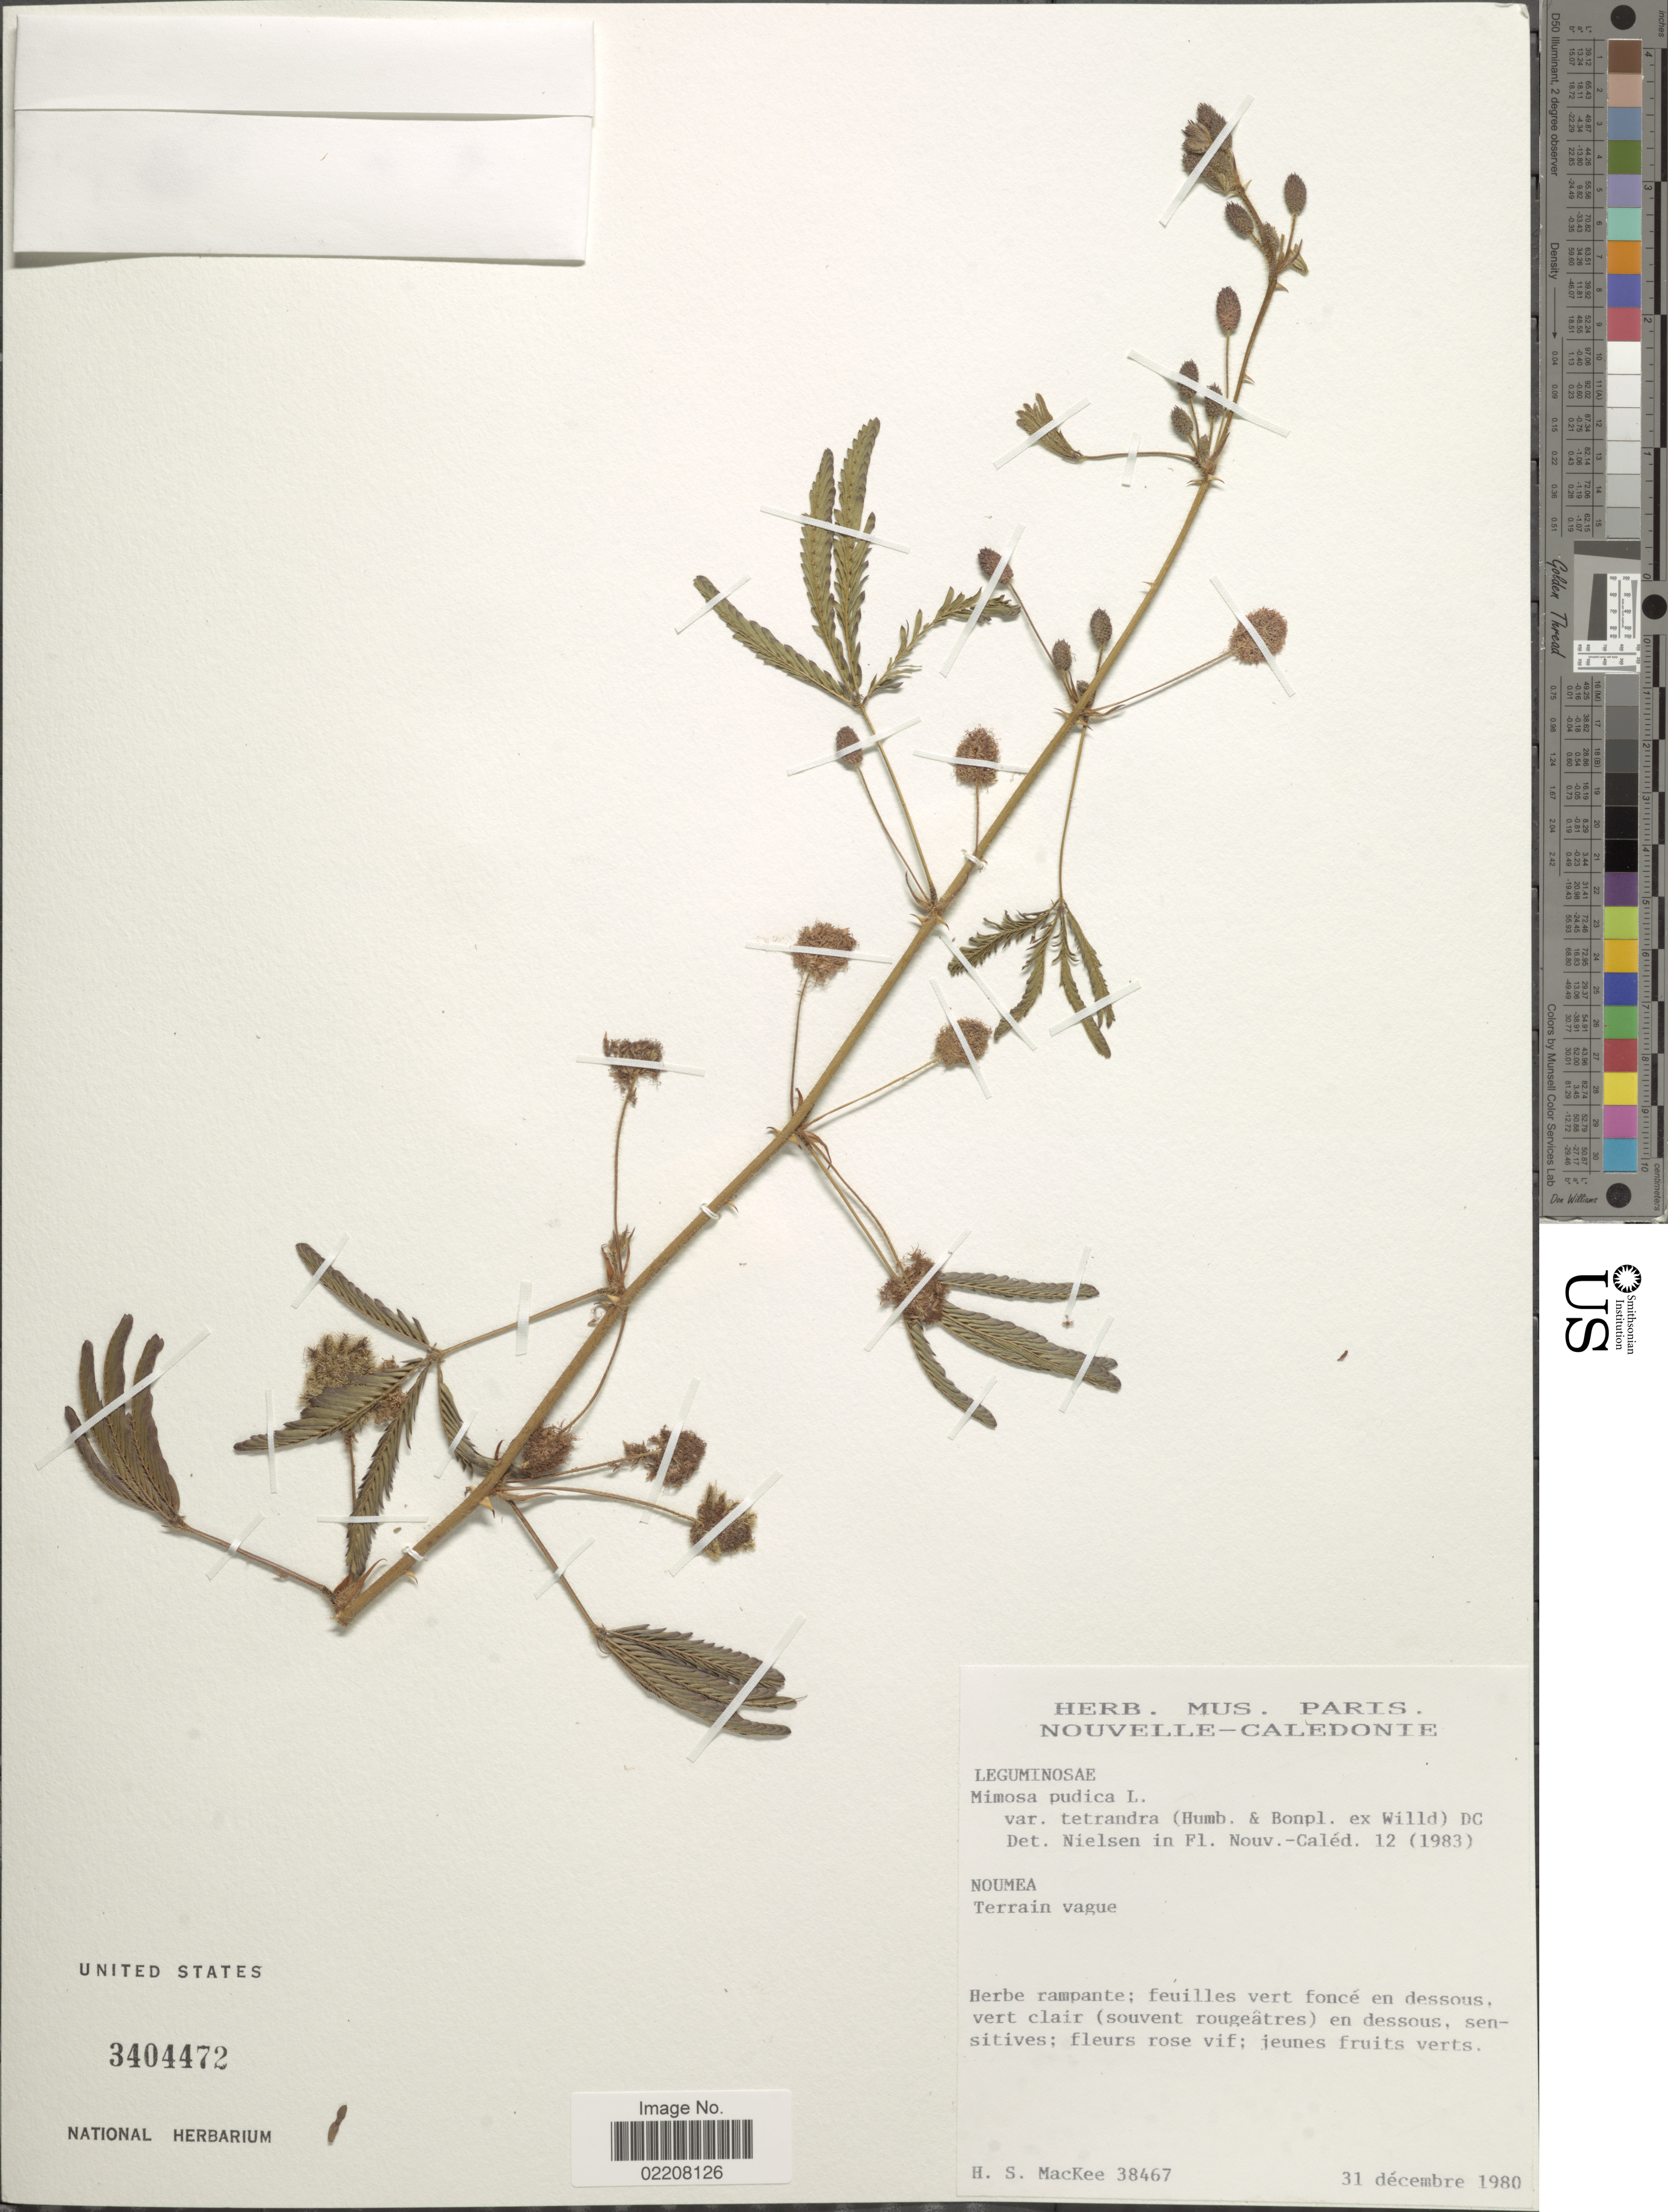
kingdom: Plantae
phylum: Tracheophyta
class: Magnoliopsida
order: Fabales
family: Fabaceae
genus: Mimosa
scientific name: Mimosa pudica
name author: L.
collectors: H. S. MacKee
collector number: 38467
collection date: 1980-12-31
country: New Caledonia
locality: Noumea. Terrain vague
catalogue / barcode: US 3404472